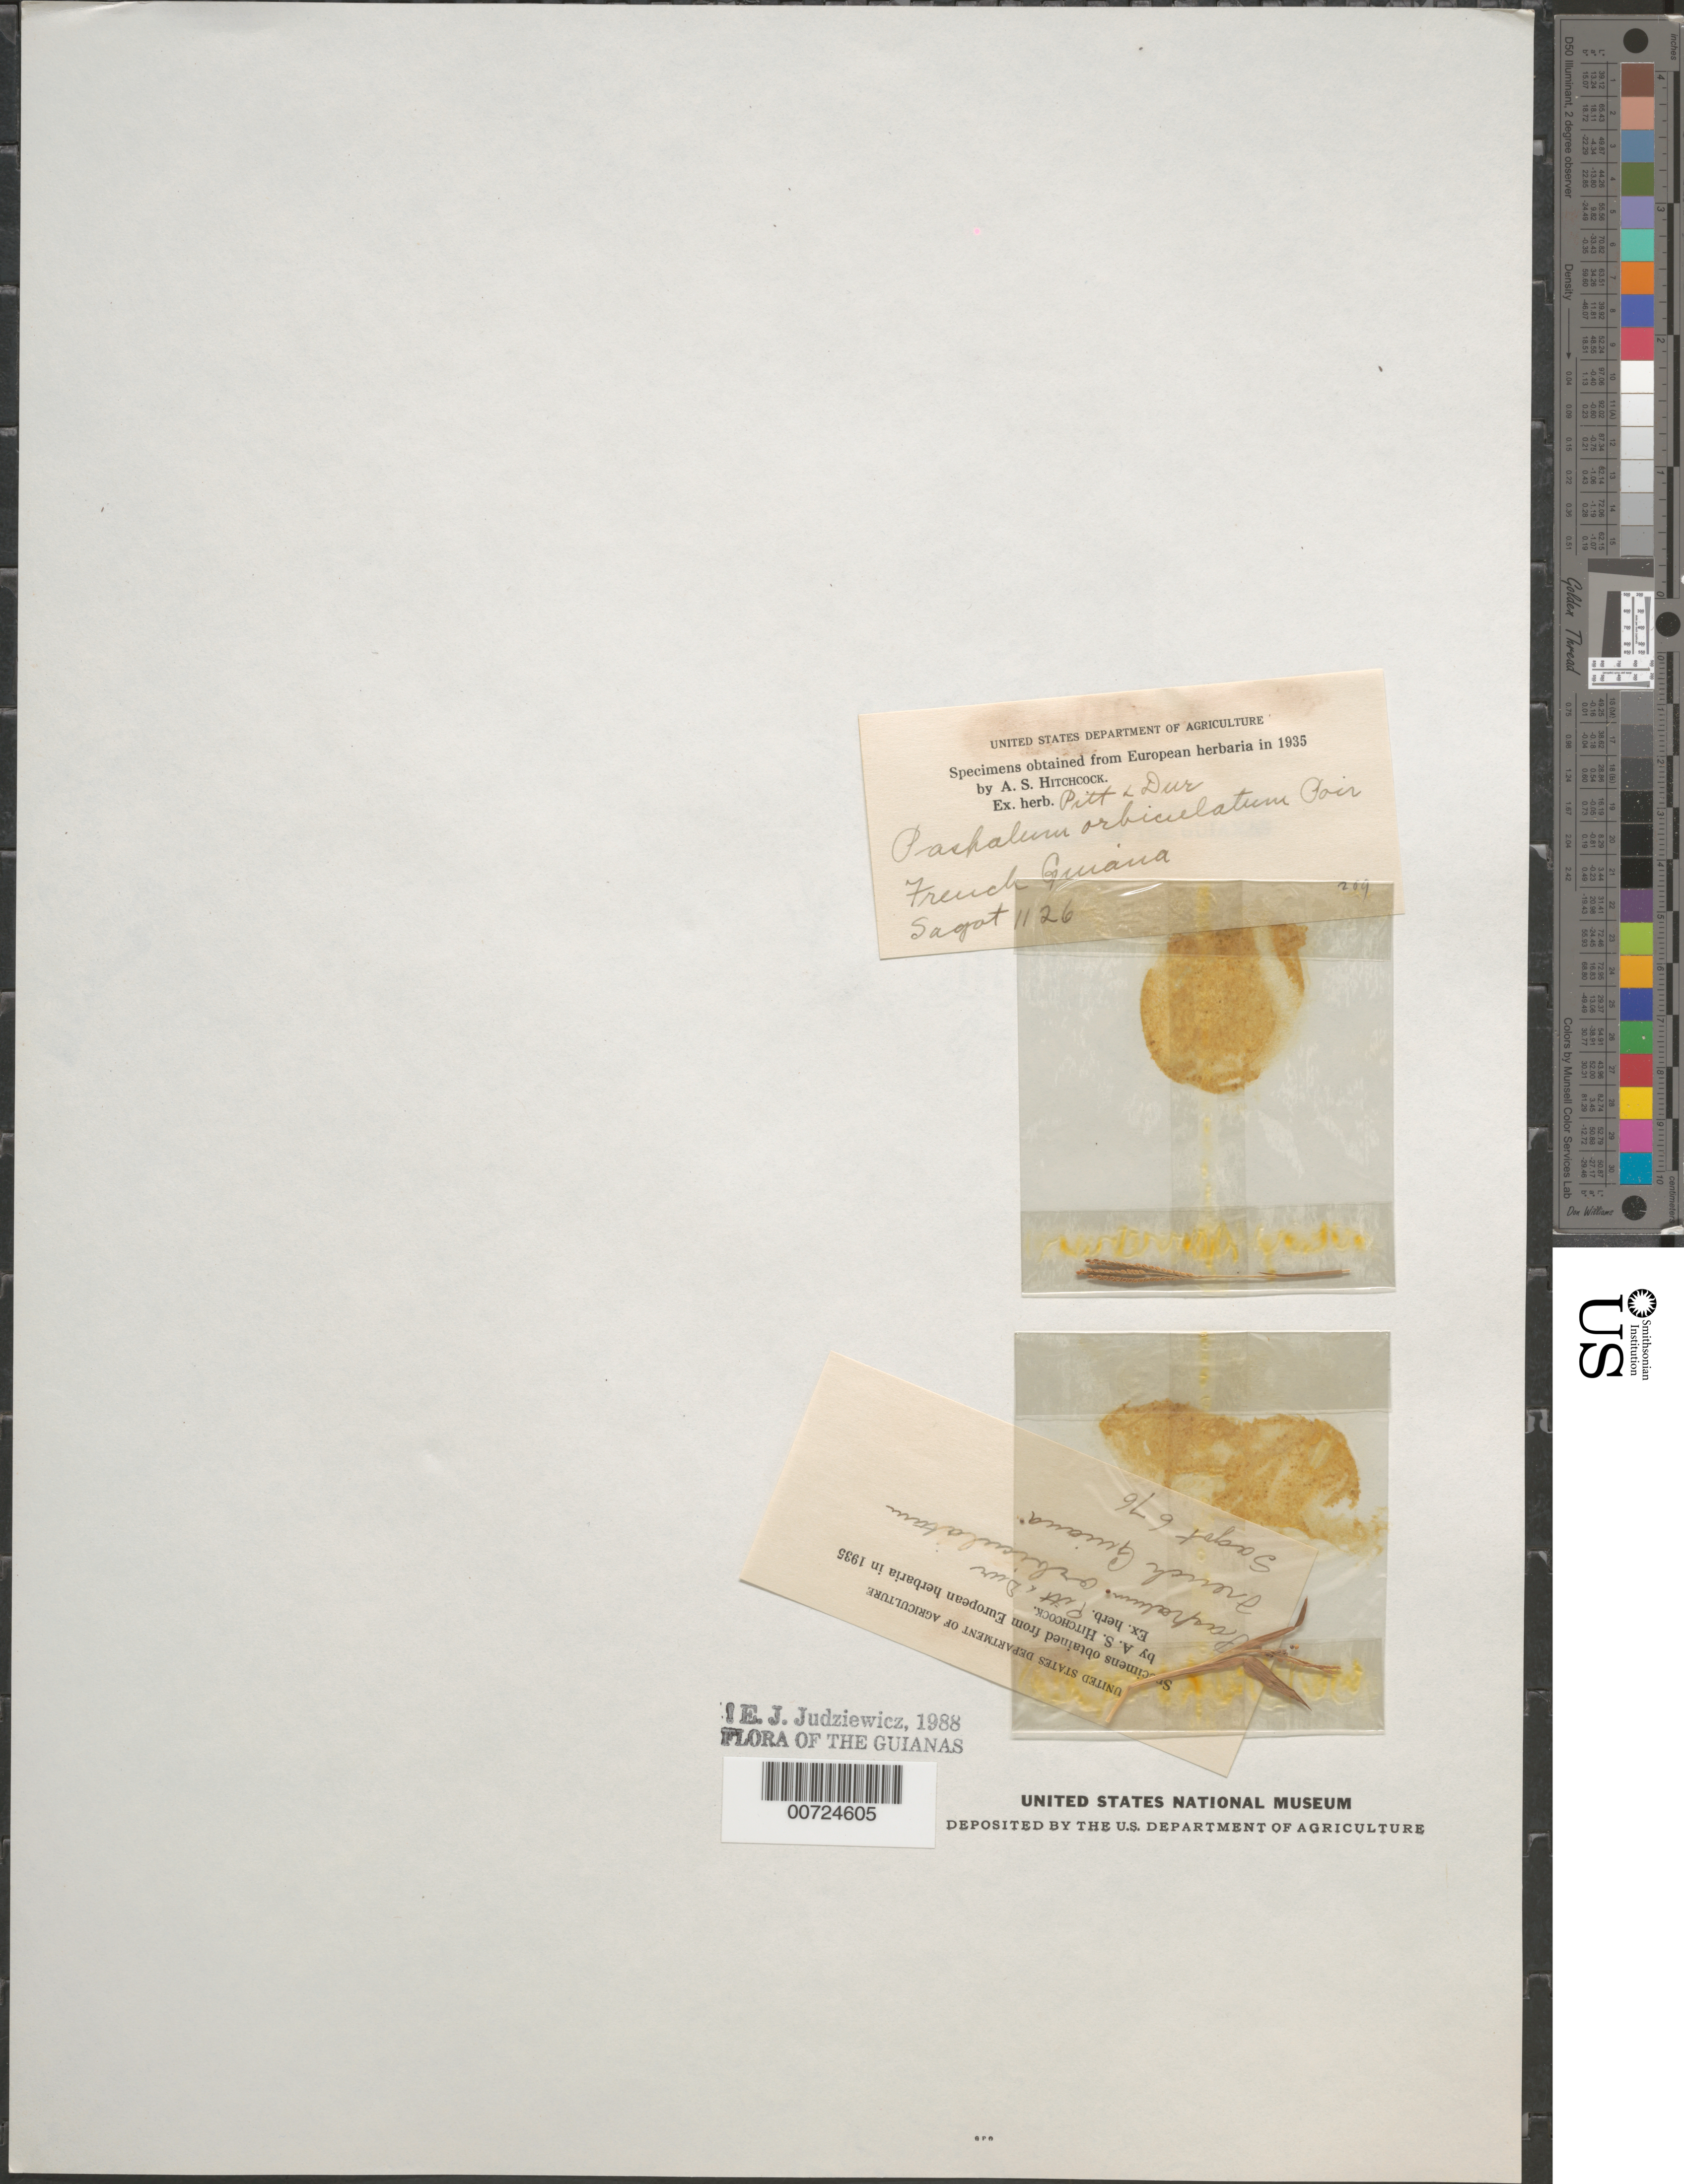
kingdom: Plantae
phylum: Tracheophyta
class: Liliopsida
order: Poales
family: Poaceae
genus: Paspalum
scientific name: Paspalum orbiculatum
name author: Poir.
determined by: Judziewicz, E. J.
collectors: P. A. Sagot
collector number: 676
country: French Guiana